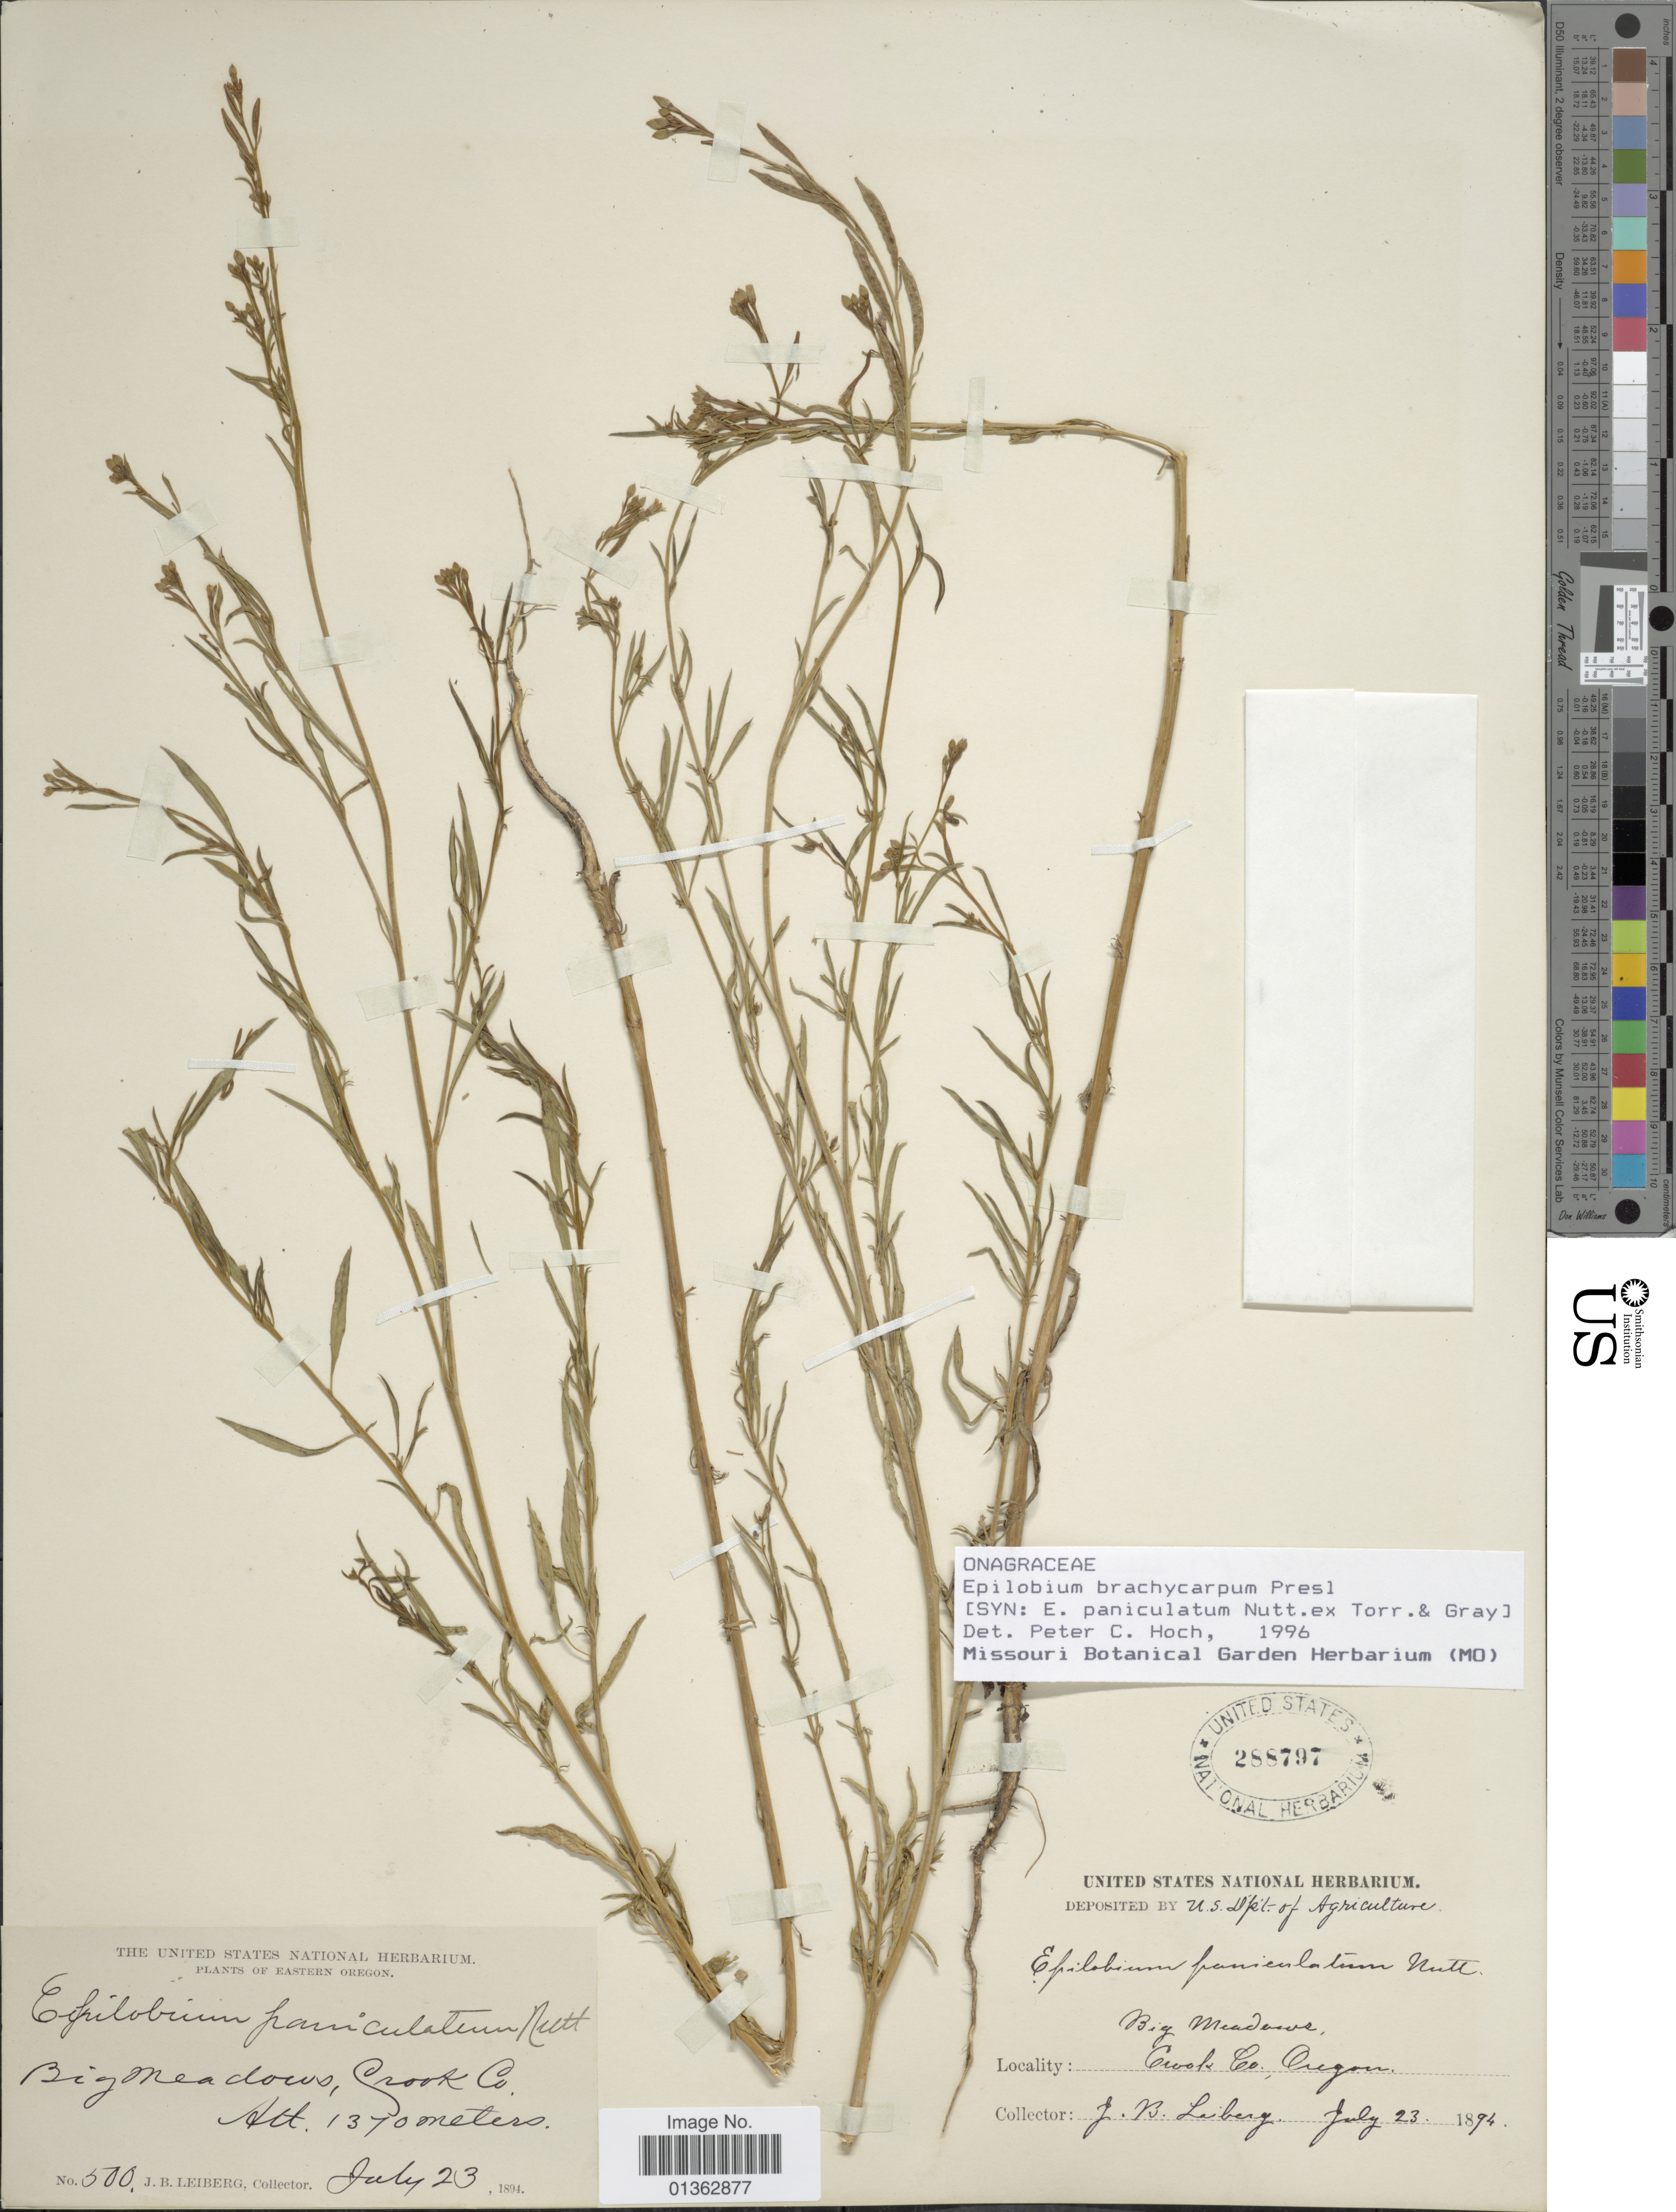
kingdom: Plantae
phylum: Tracheophyta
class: Magnoliopsida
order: Myrtales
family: Onagraceae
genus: Epilobium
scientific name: Epilobium brachycarpum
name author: C. Presl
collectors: J. B. Leiberg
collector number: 500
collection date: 1894-07-23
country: United States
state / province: Oregon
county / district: Crook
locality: Eastern Oregon. Big Meadows, Crook Co.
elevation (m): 1370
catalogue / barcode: US 288797